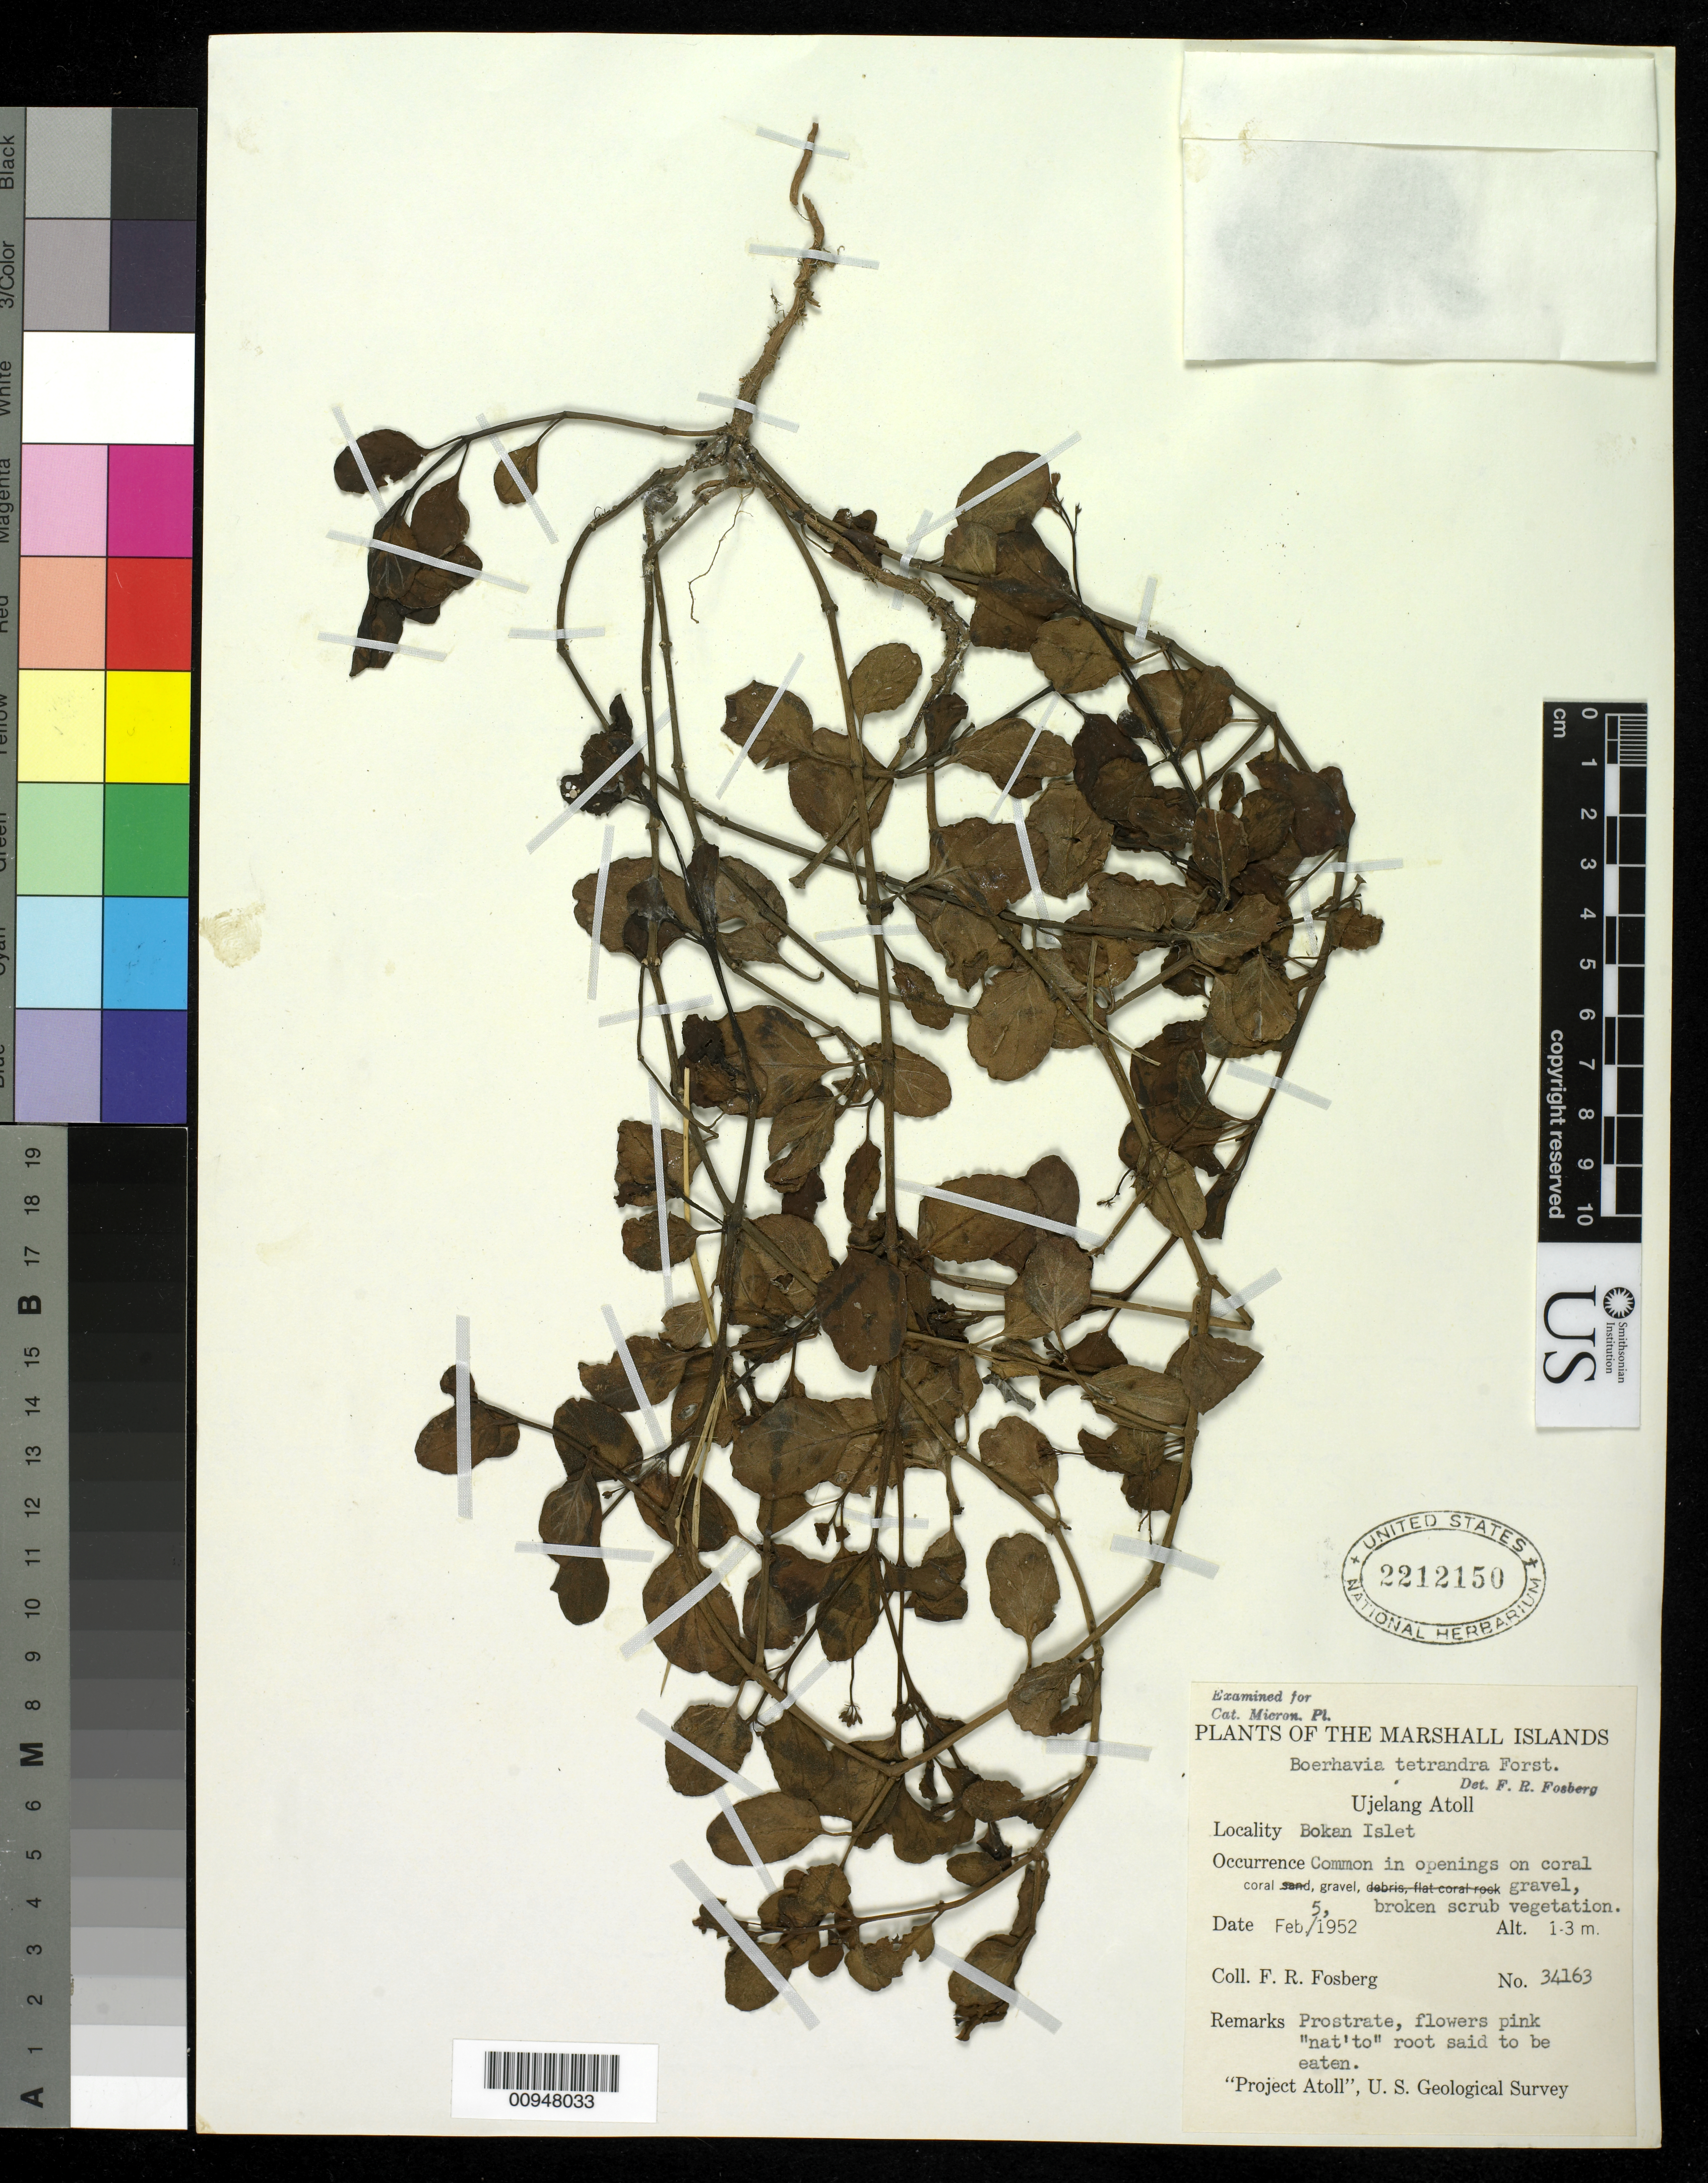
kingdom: Plantae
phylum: Tracheophyta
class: Magnoliopsida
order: Caryophyllales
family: Nyctaginaceae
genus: Boerhavia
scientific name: Boerhavia tetrandra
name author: G. Forst.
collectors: F. R. Fosberg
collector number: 34163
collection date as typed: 05 Feb 1952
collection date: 1952-02-05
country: Marshall Islands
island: Ujelang Atoll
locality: Bokan Islet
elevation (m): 1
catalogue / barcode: US 2212150